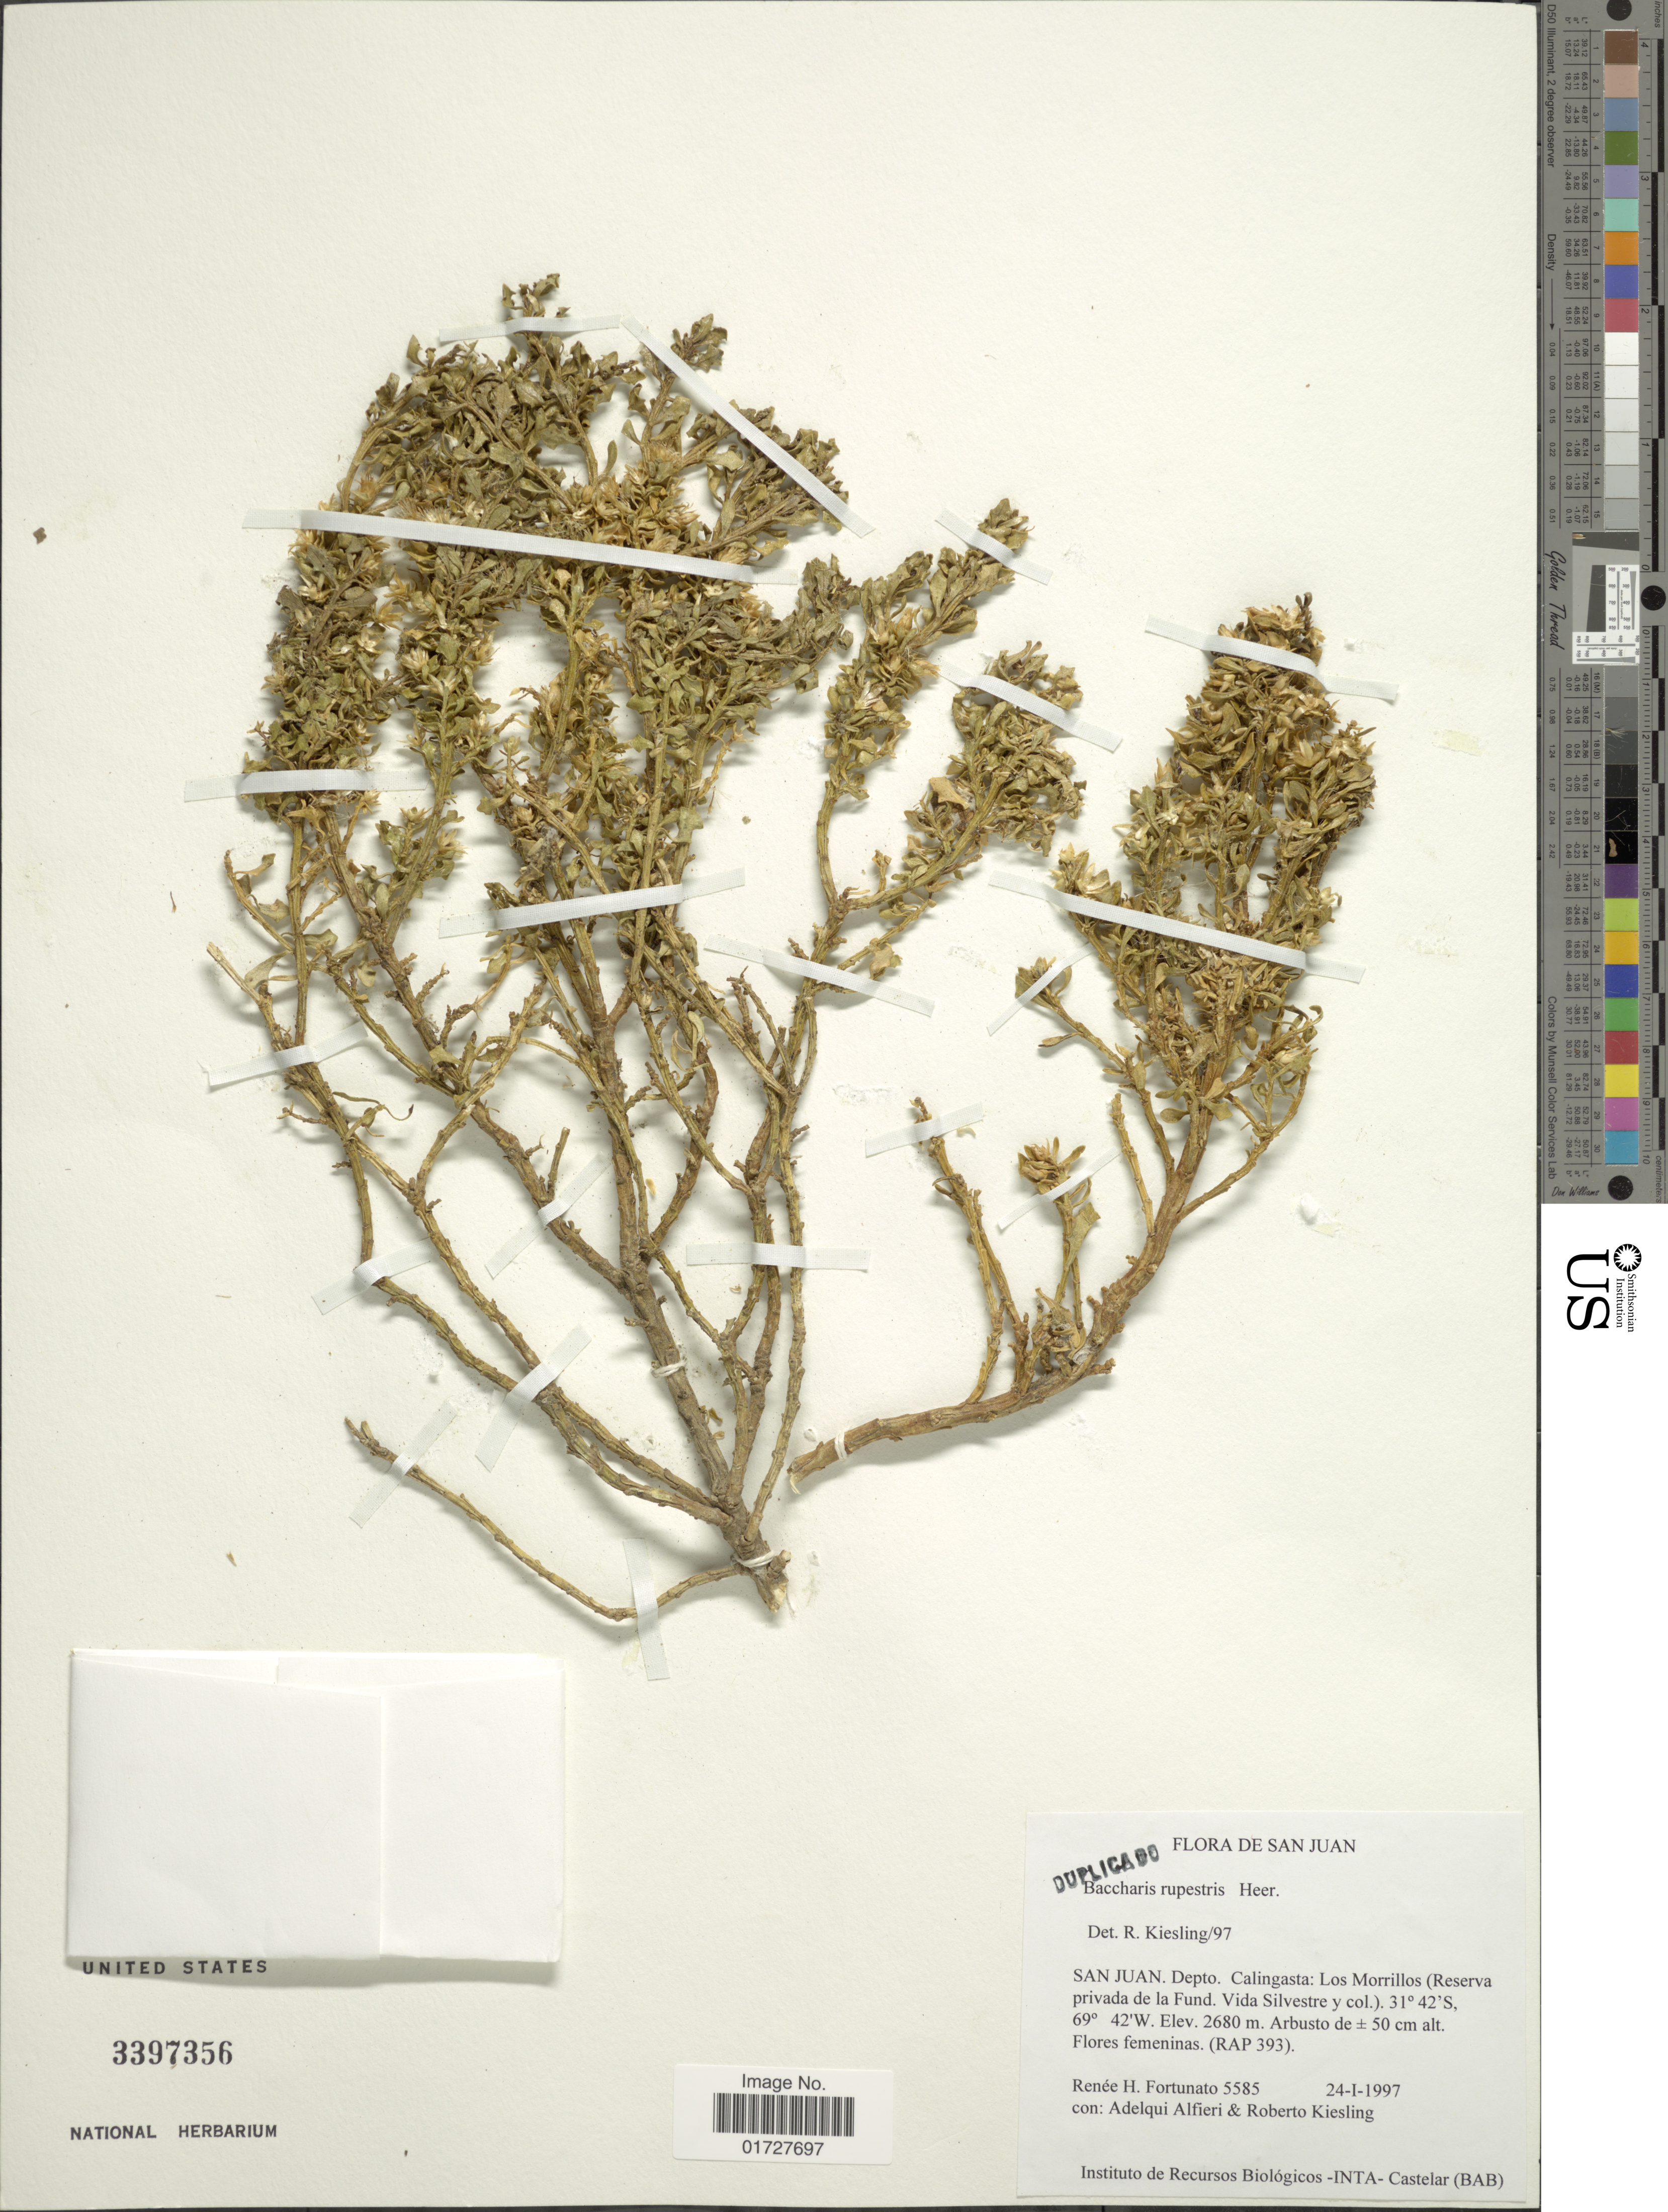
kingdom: Plantae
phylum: Tracheophyta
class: Magnoliopsida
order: Asterales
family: Asteraceae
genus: Baccharis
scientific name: Baccharis rupestris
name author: Heering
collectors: R. H. Fortunato, A. Alfieri & R. Kiesling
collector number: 5585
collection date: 1997-01-24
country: Argentina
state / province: San Juan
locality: Depto. Calingasta, Los Morrillos (Reserva privada de la Fund. Vida Silvestre y col.)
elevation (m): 2680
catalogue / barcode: US 3397356